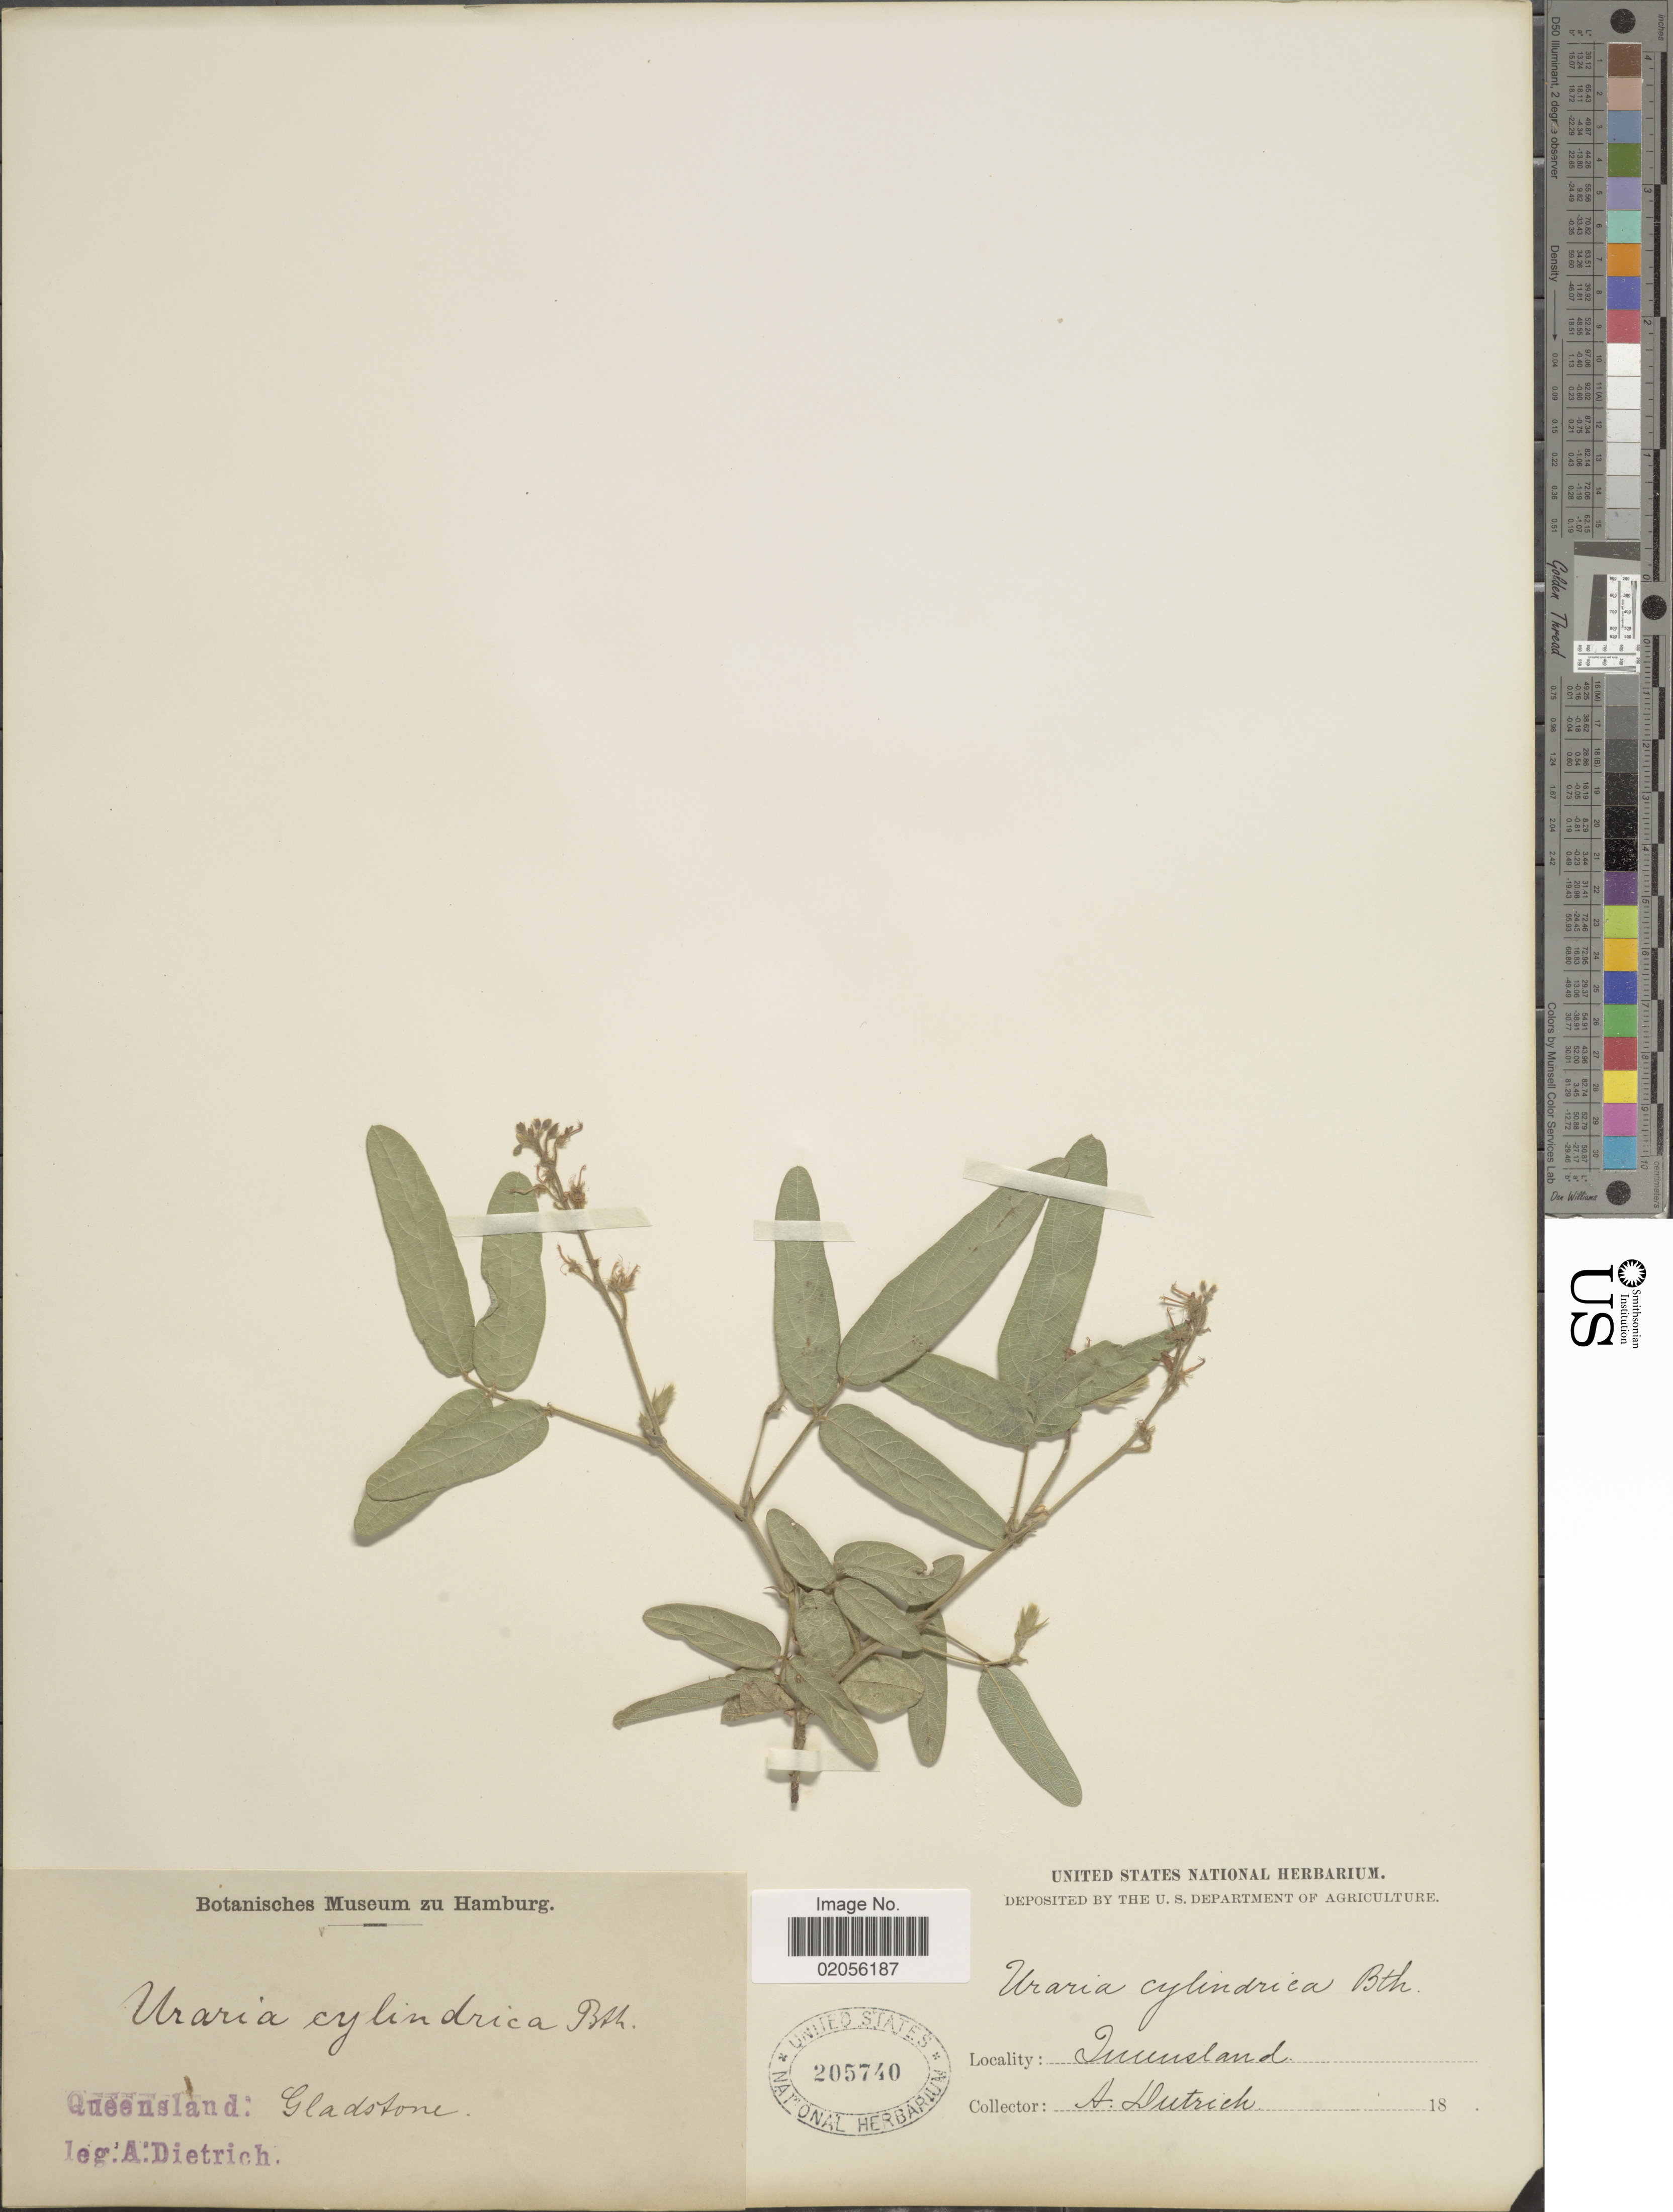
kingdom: Plantae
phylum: Tracheophyta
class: Magnoliopsida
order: Fabales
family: Fabaceae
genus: Uraria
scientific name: Uraria lagopodioides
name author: (L.) Desv. ex DC.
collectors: A. Dietrich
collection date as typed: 18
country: Australia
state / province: Queensland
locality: Gladstone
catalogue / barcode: US 205740